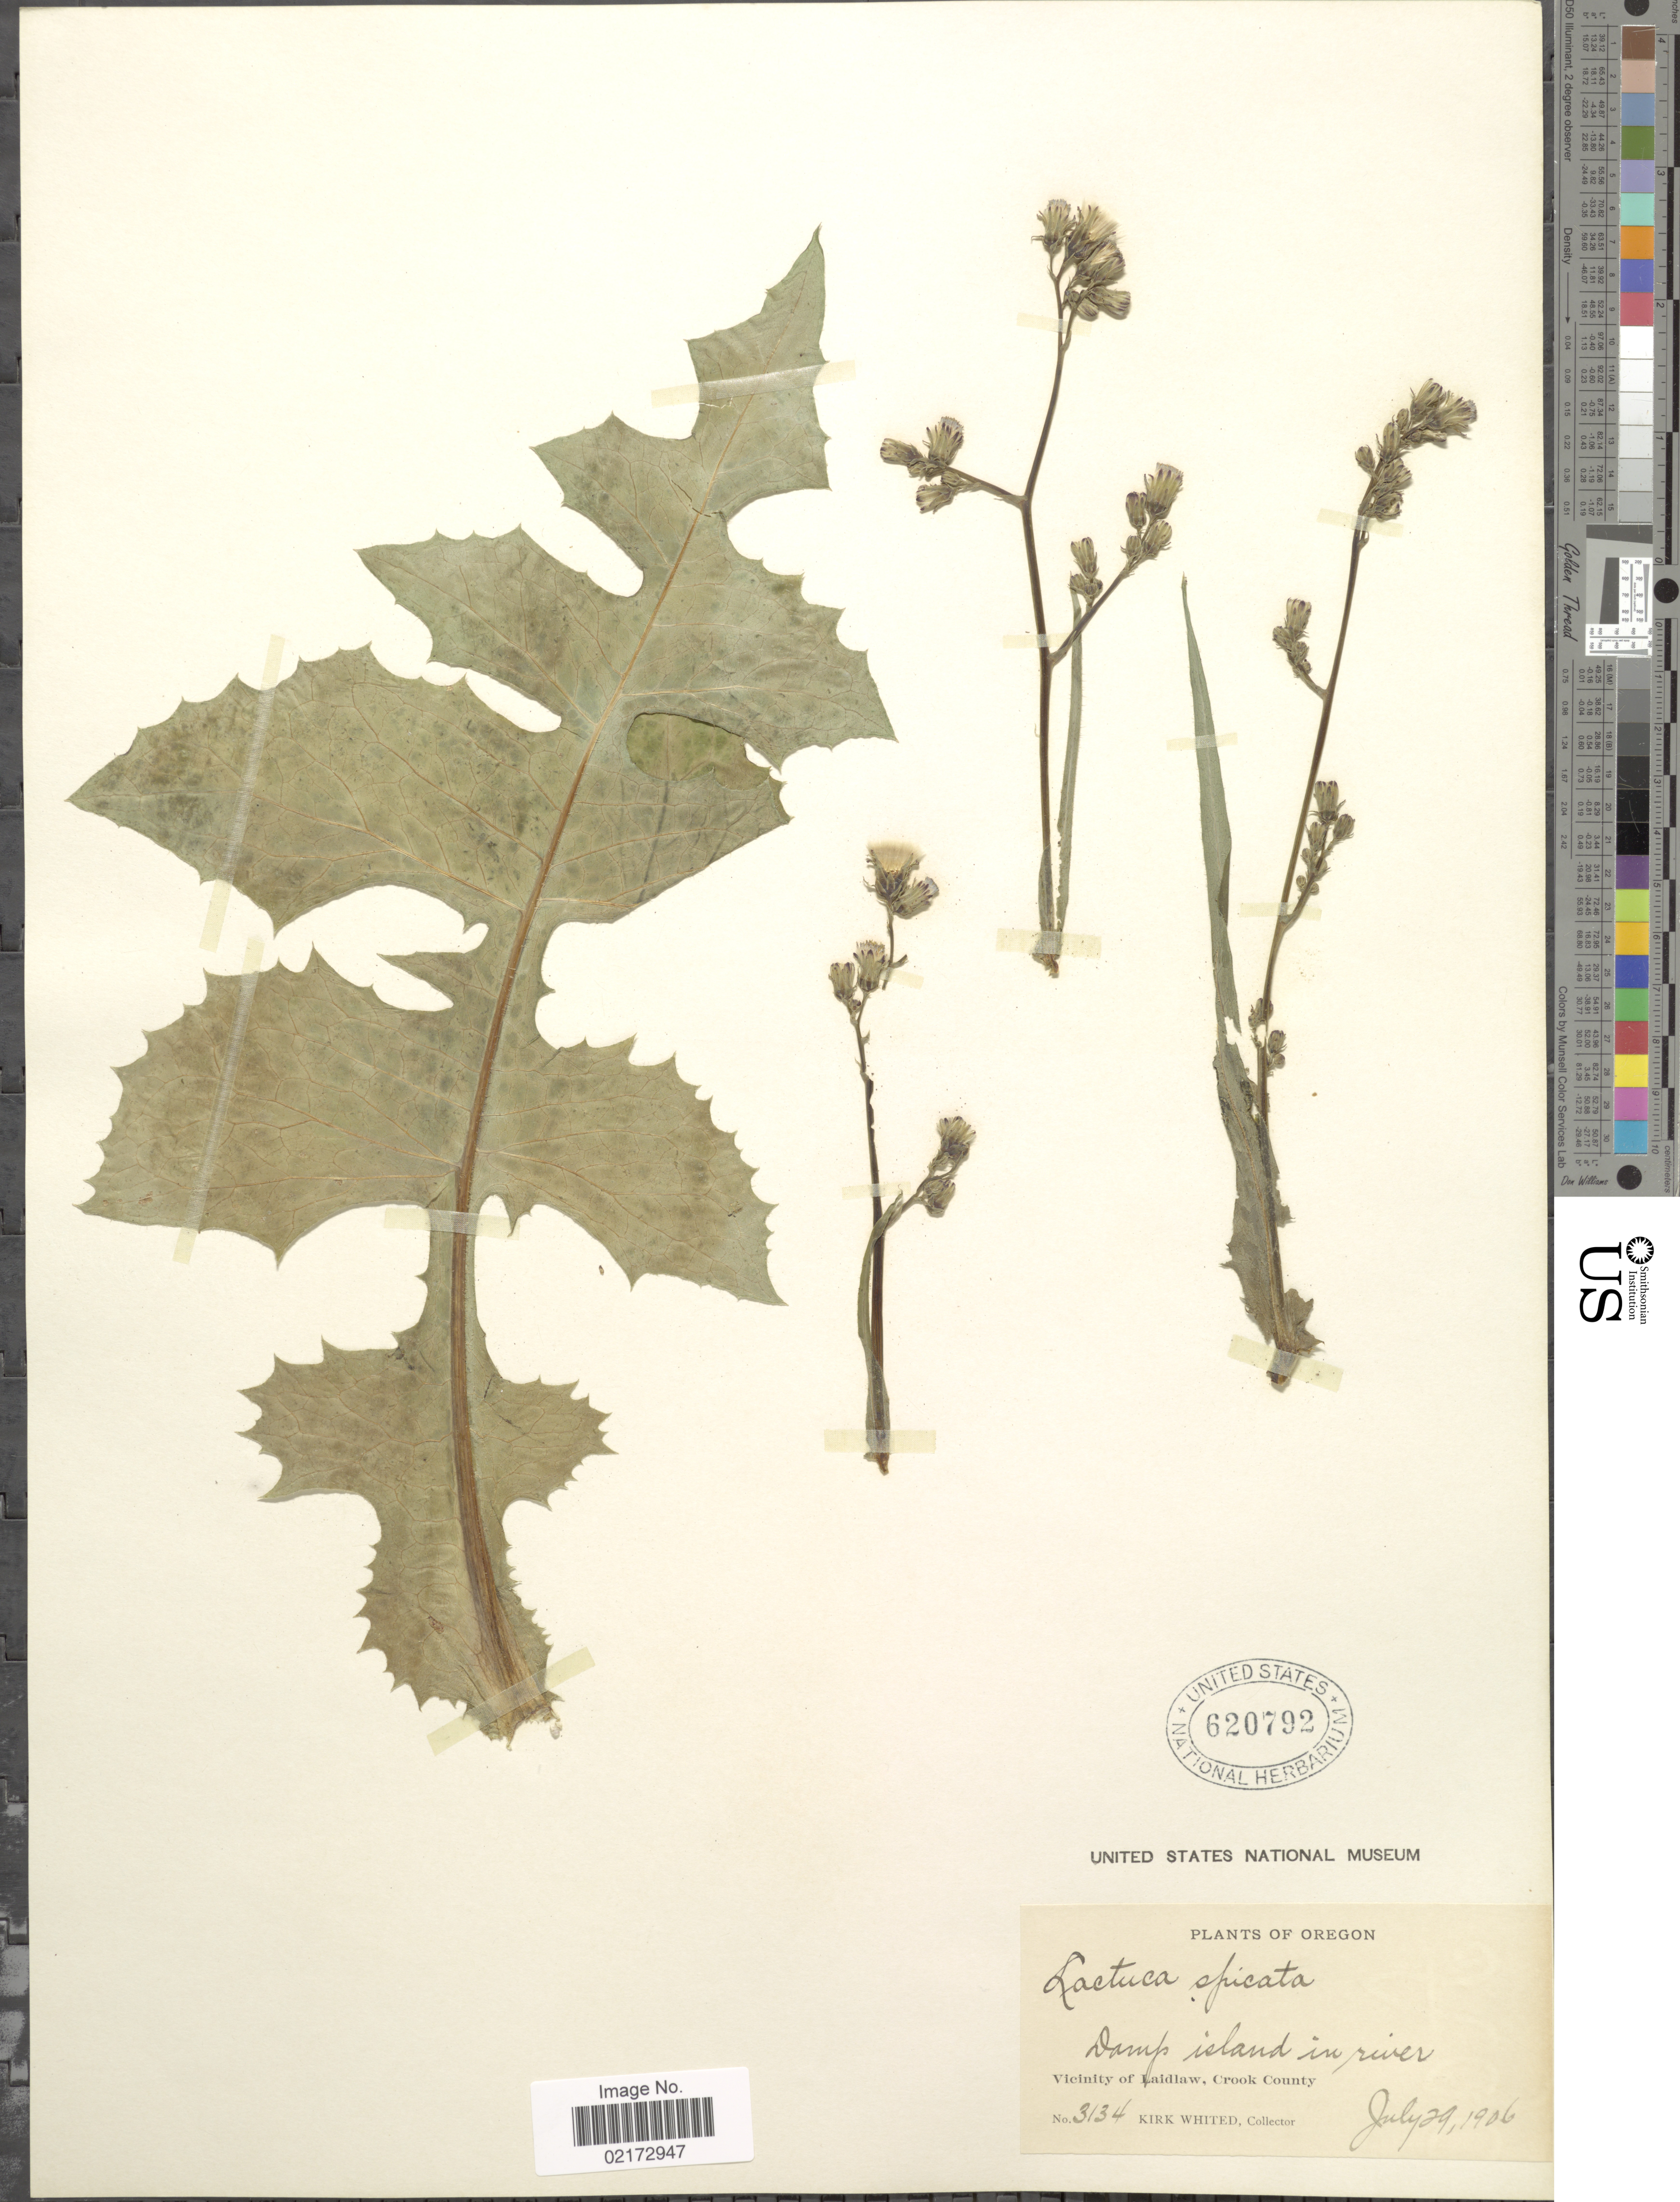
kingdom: Plantae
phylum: Tracheophyta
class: Magnoliopsida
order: Asterales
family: Asteraceae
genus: Lactuca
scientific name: Lactuca biennis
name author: (Moench) Fernald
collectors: K. Whited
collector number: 3134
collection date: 1906-07-29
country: United States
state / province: Oregon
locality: Vicinity of Laidlaw, Crook County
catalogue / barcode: US 620792